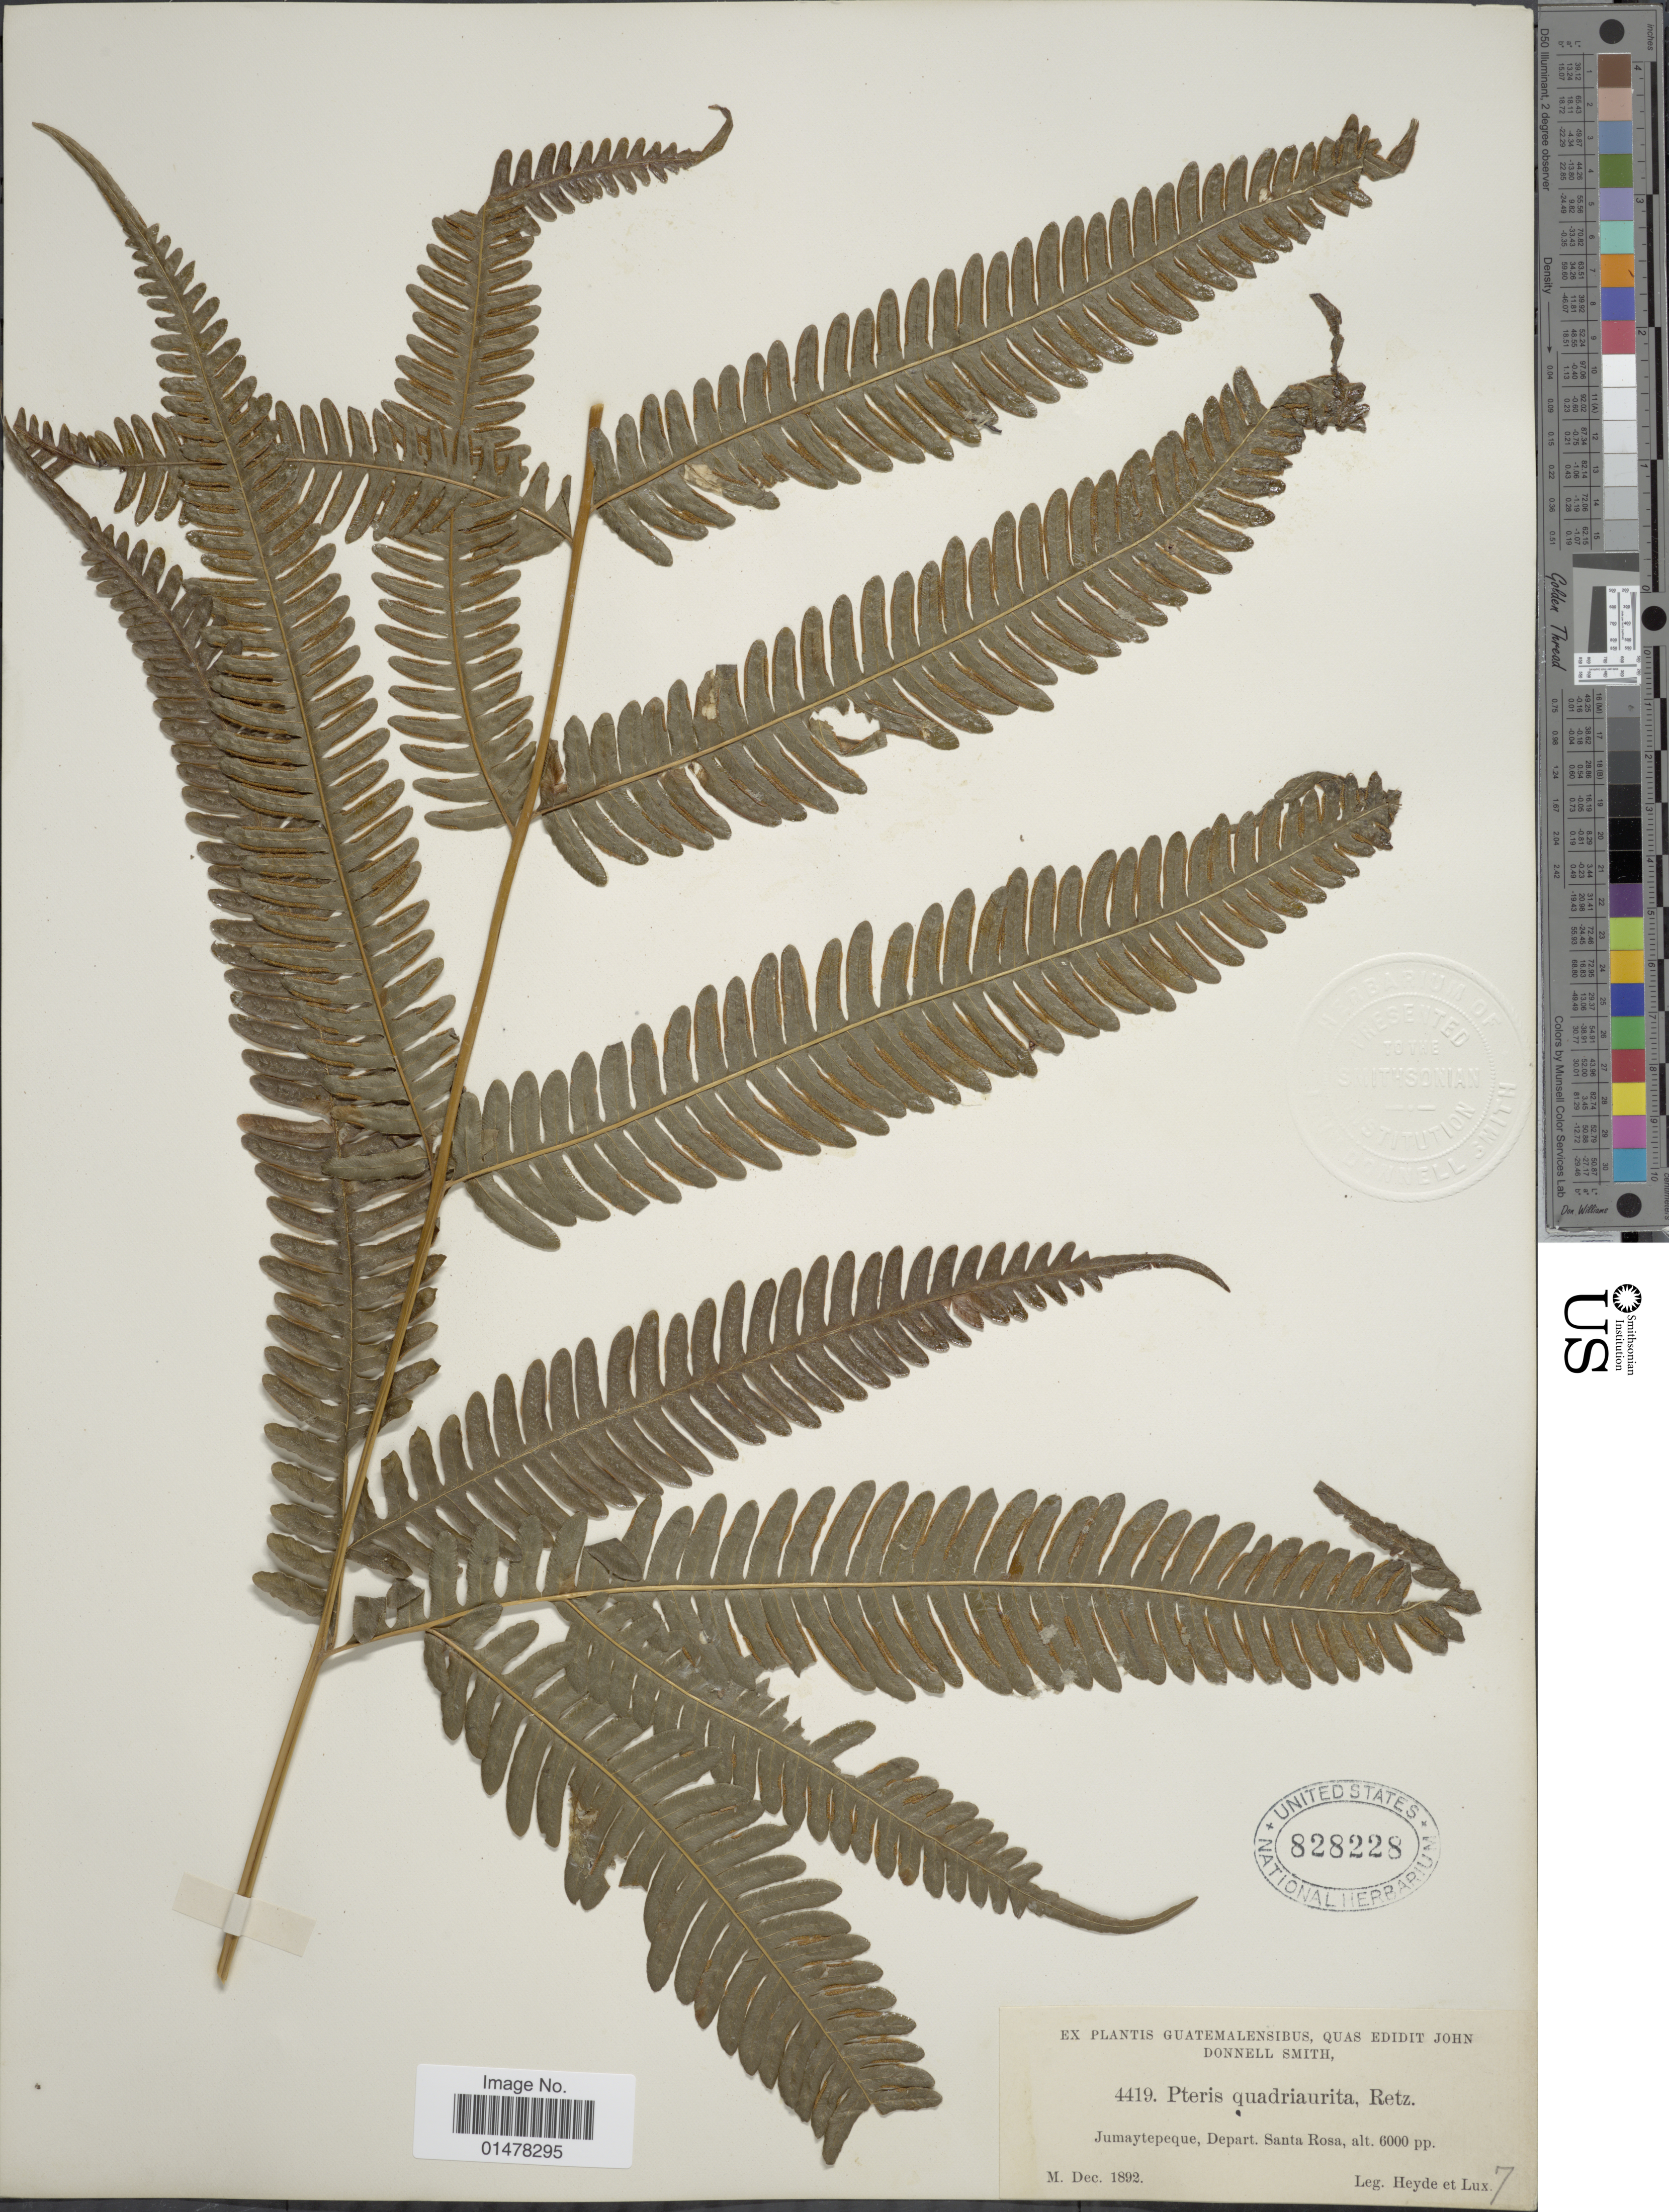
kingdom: Plantae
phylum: Tracheophyta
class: Polypodiopsida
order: Polypodiales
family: Pteridaceae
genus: Pteris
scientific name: Pteris quadriaurita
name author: Retz.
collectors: Heyde & Lux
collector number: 4419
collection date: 1892-12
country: Guatemala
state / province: Santa Rosa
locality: Jumaytepeque, Depart. Santa Rosa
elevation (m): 1829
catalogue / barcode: US 828228